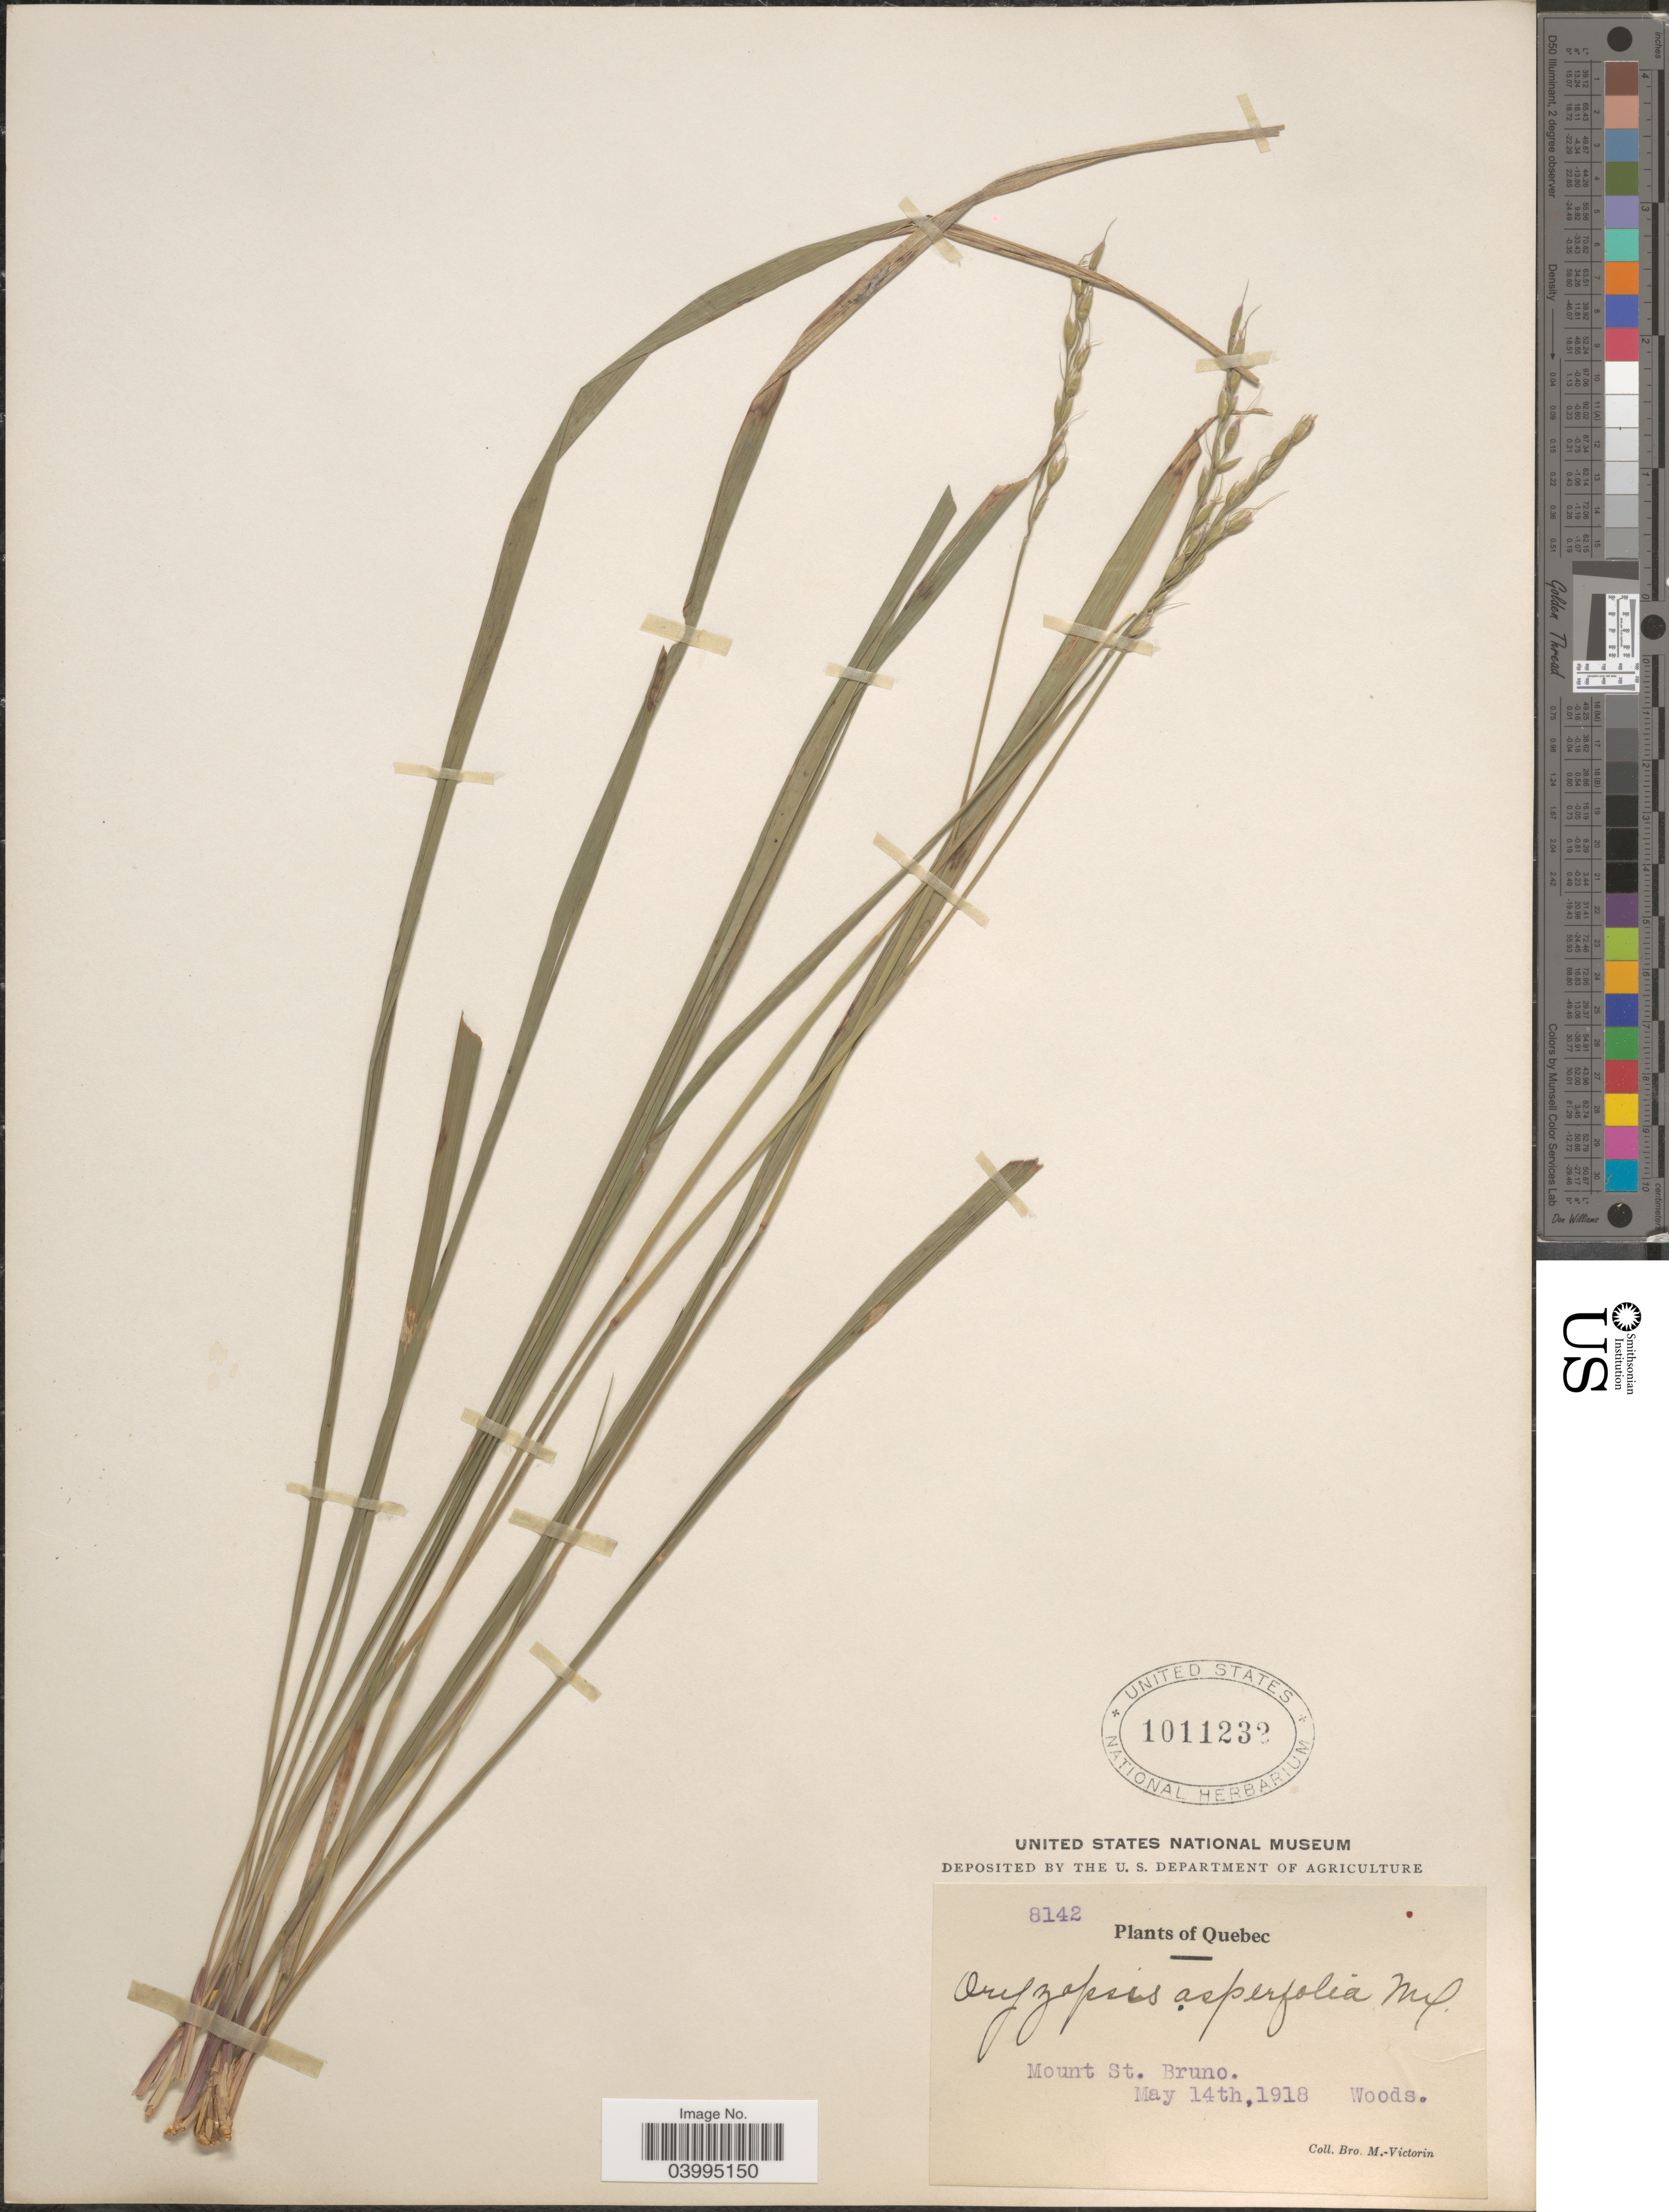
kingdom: Plantae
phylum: Tracheophyta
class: Liliopsida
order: Poales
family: Poaceae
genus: Oryzopsis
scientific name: Oryzopsis asperifolia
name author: Michx.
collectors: Fr. Marie-Victorin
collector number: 8142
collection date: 1918-05-14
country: Canada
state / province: Quebec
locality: Mount St. Bruno.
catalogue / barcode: US 1011232